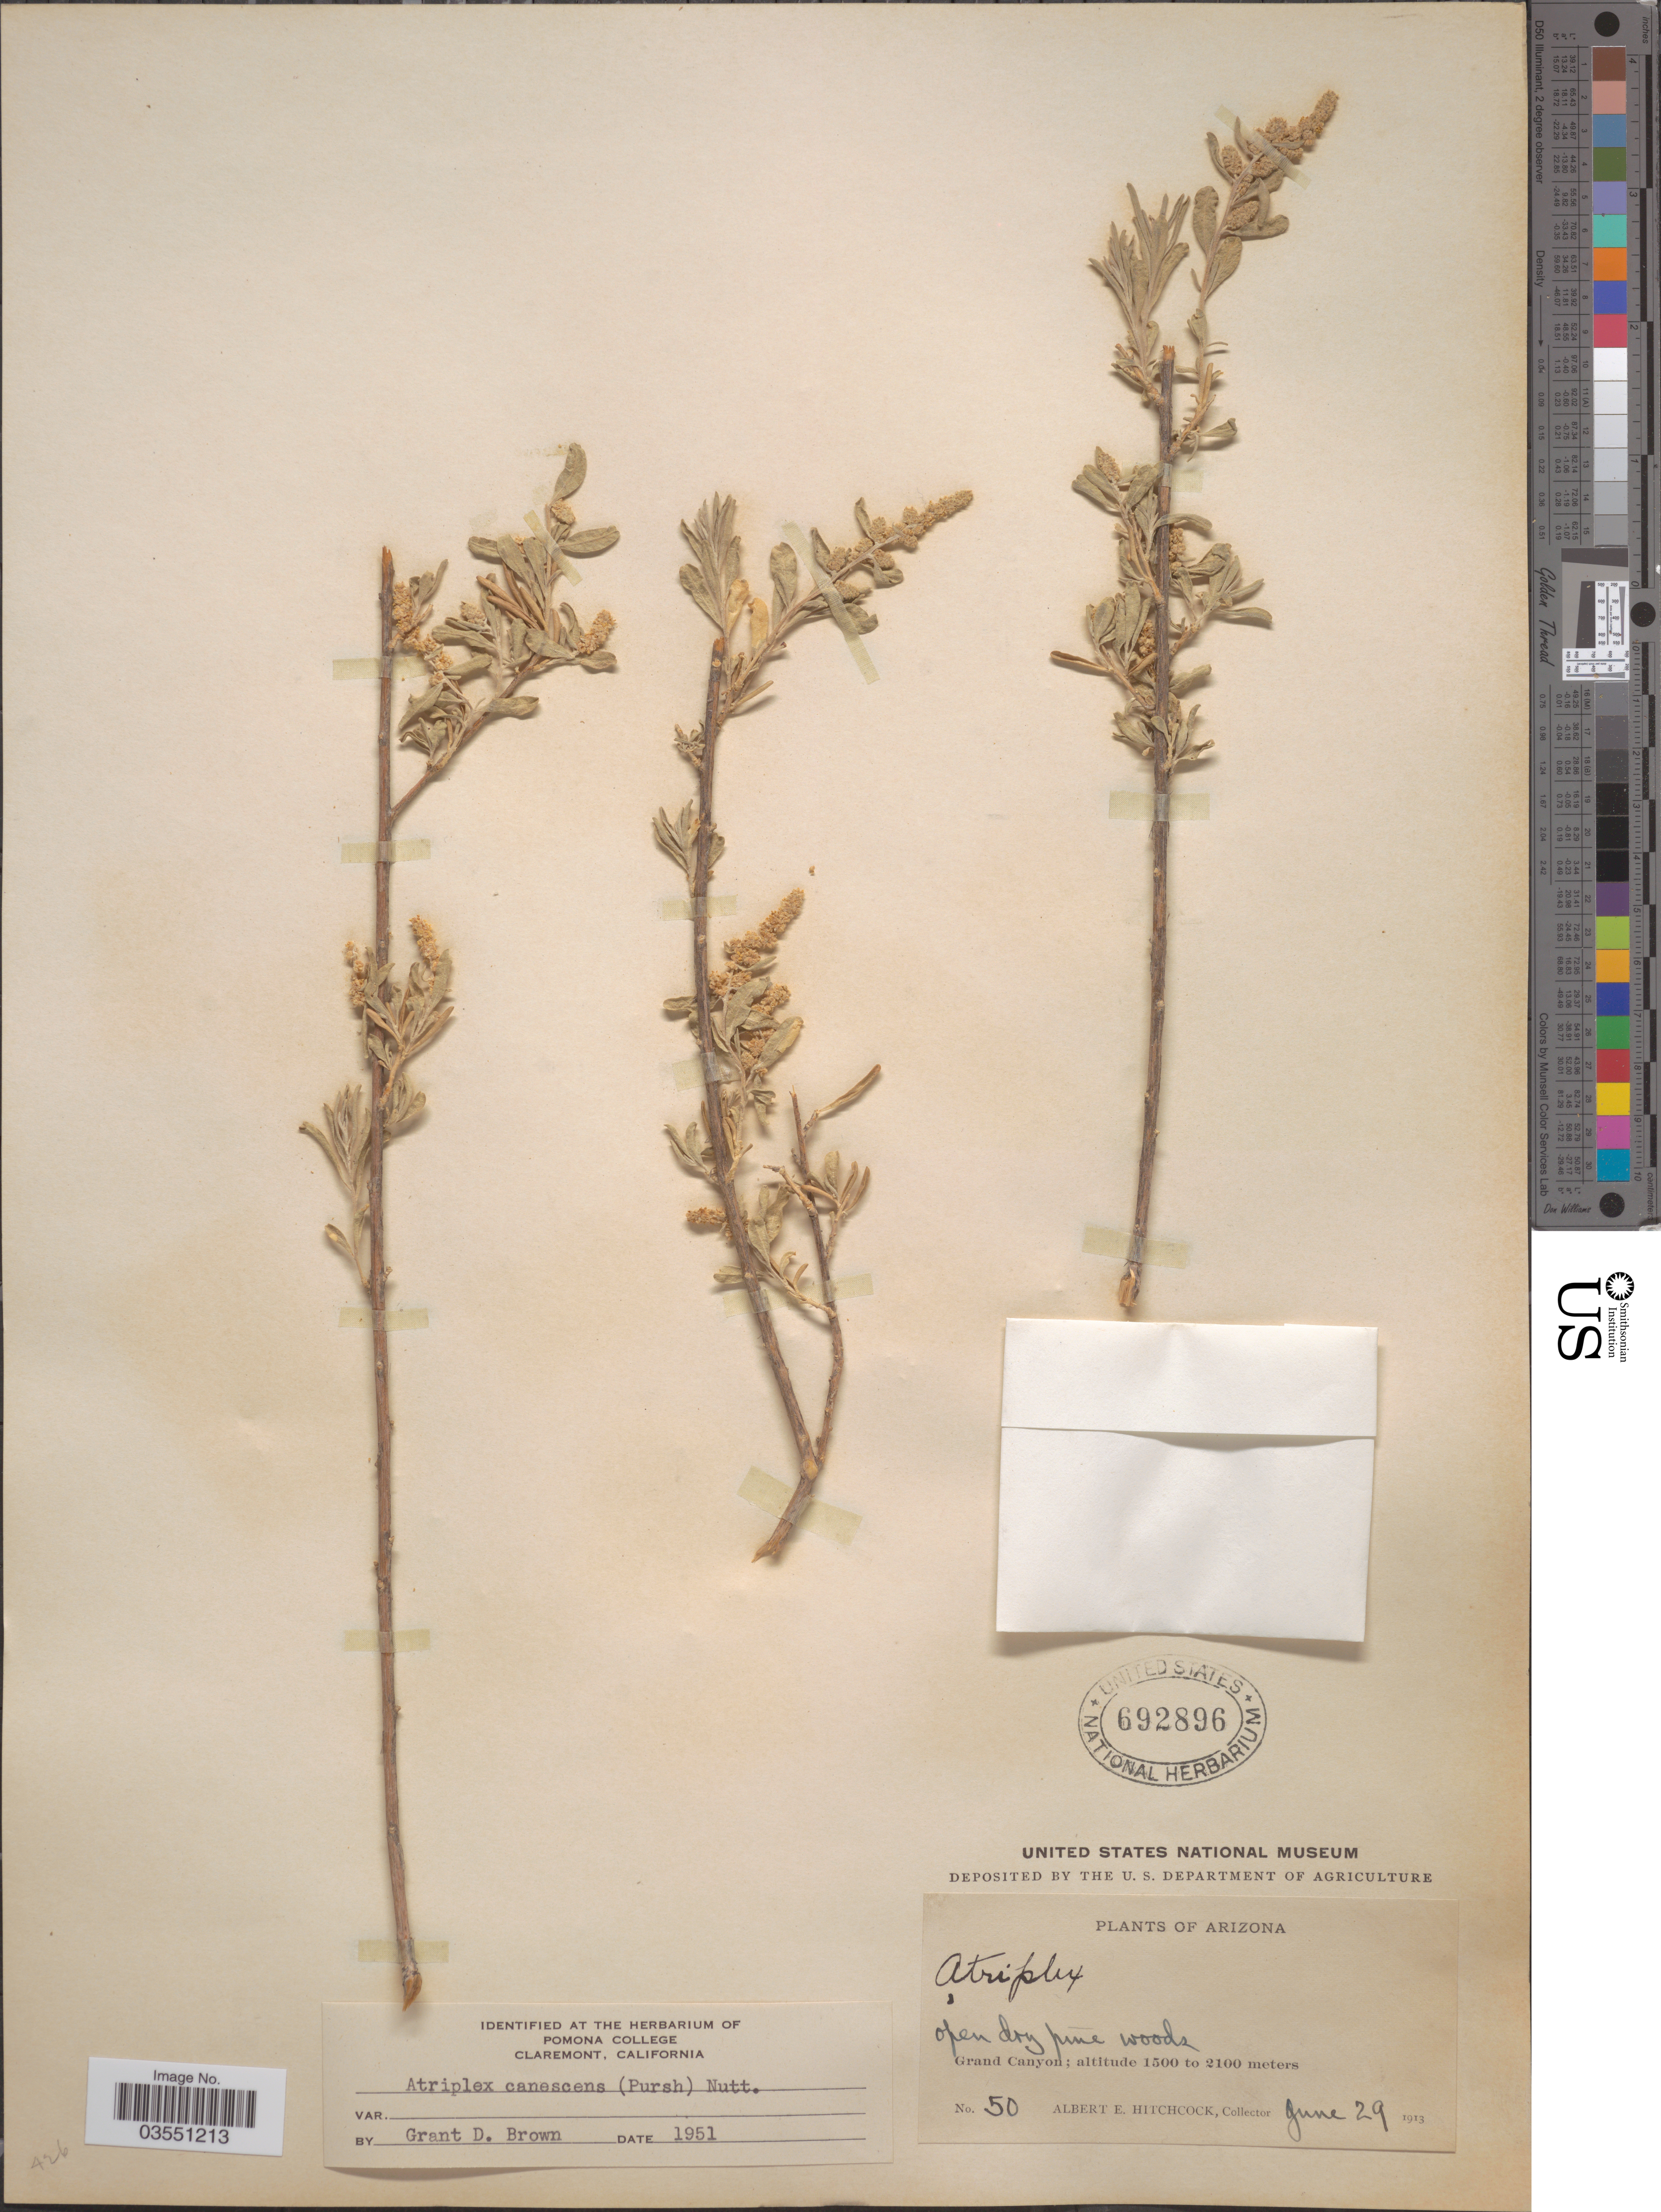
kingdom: Plantae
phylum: Tracheophyta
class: Magnoliopsida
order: Caryophyllales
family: Amaranthaceae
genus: Atriplex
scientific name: Atriplex canescens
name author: (Pursh) Nutt.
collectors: A. Hitchcock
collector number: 50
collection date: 1913-06-29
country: United States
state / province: Arizona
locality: Grand Canyon.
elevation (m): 1500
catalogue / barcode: US 692896